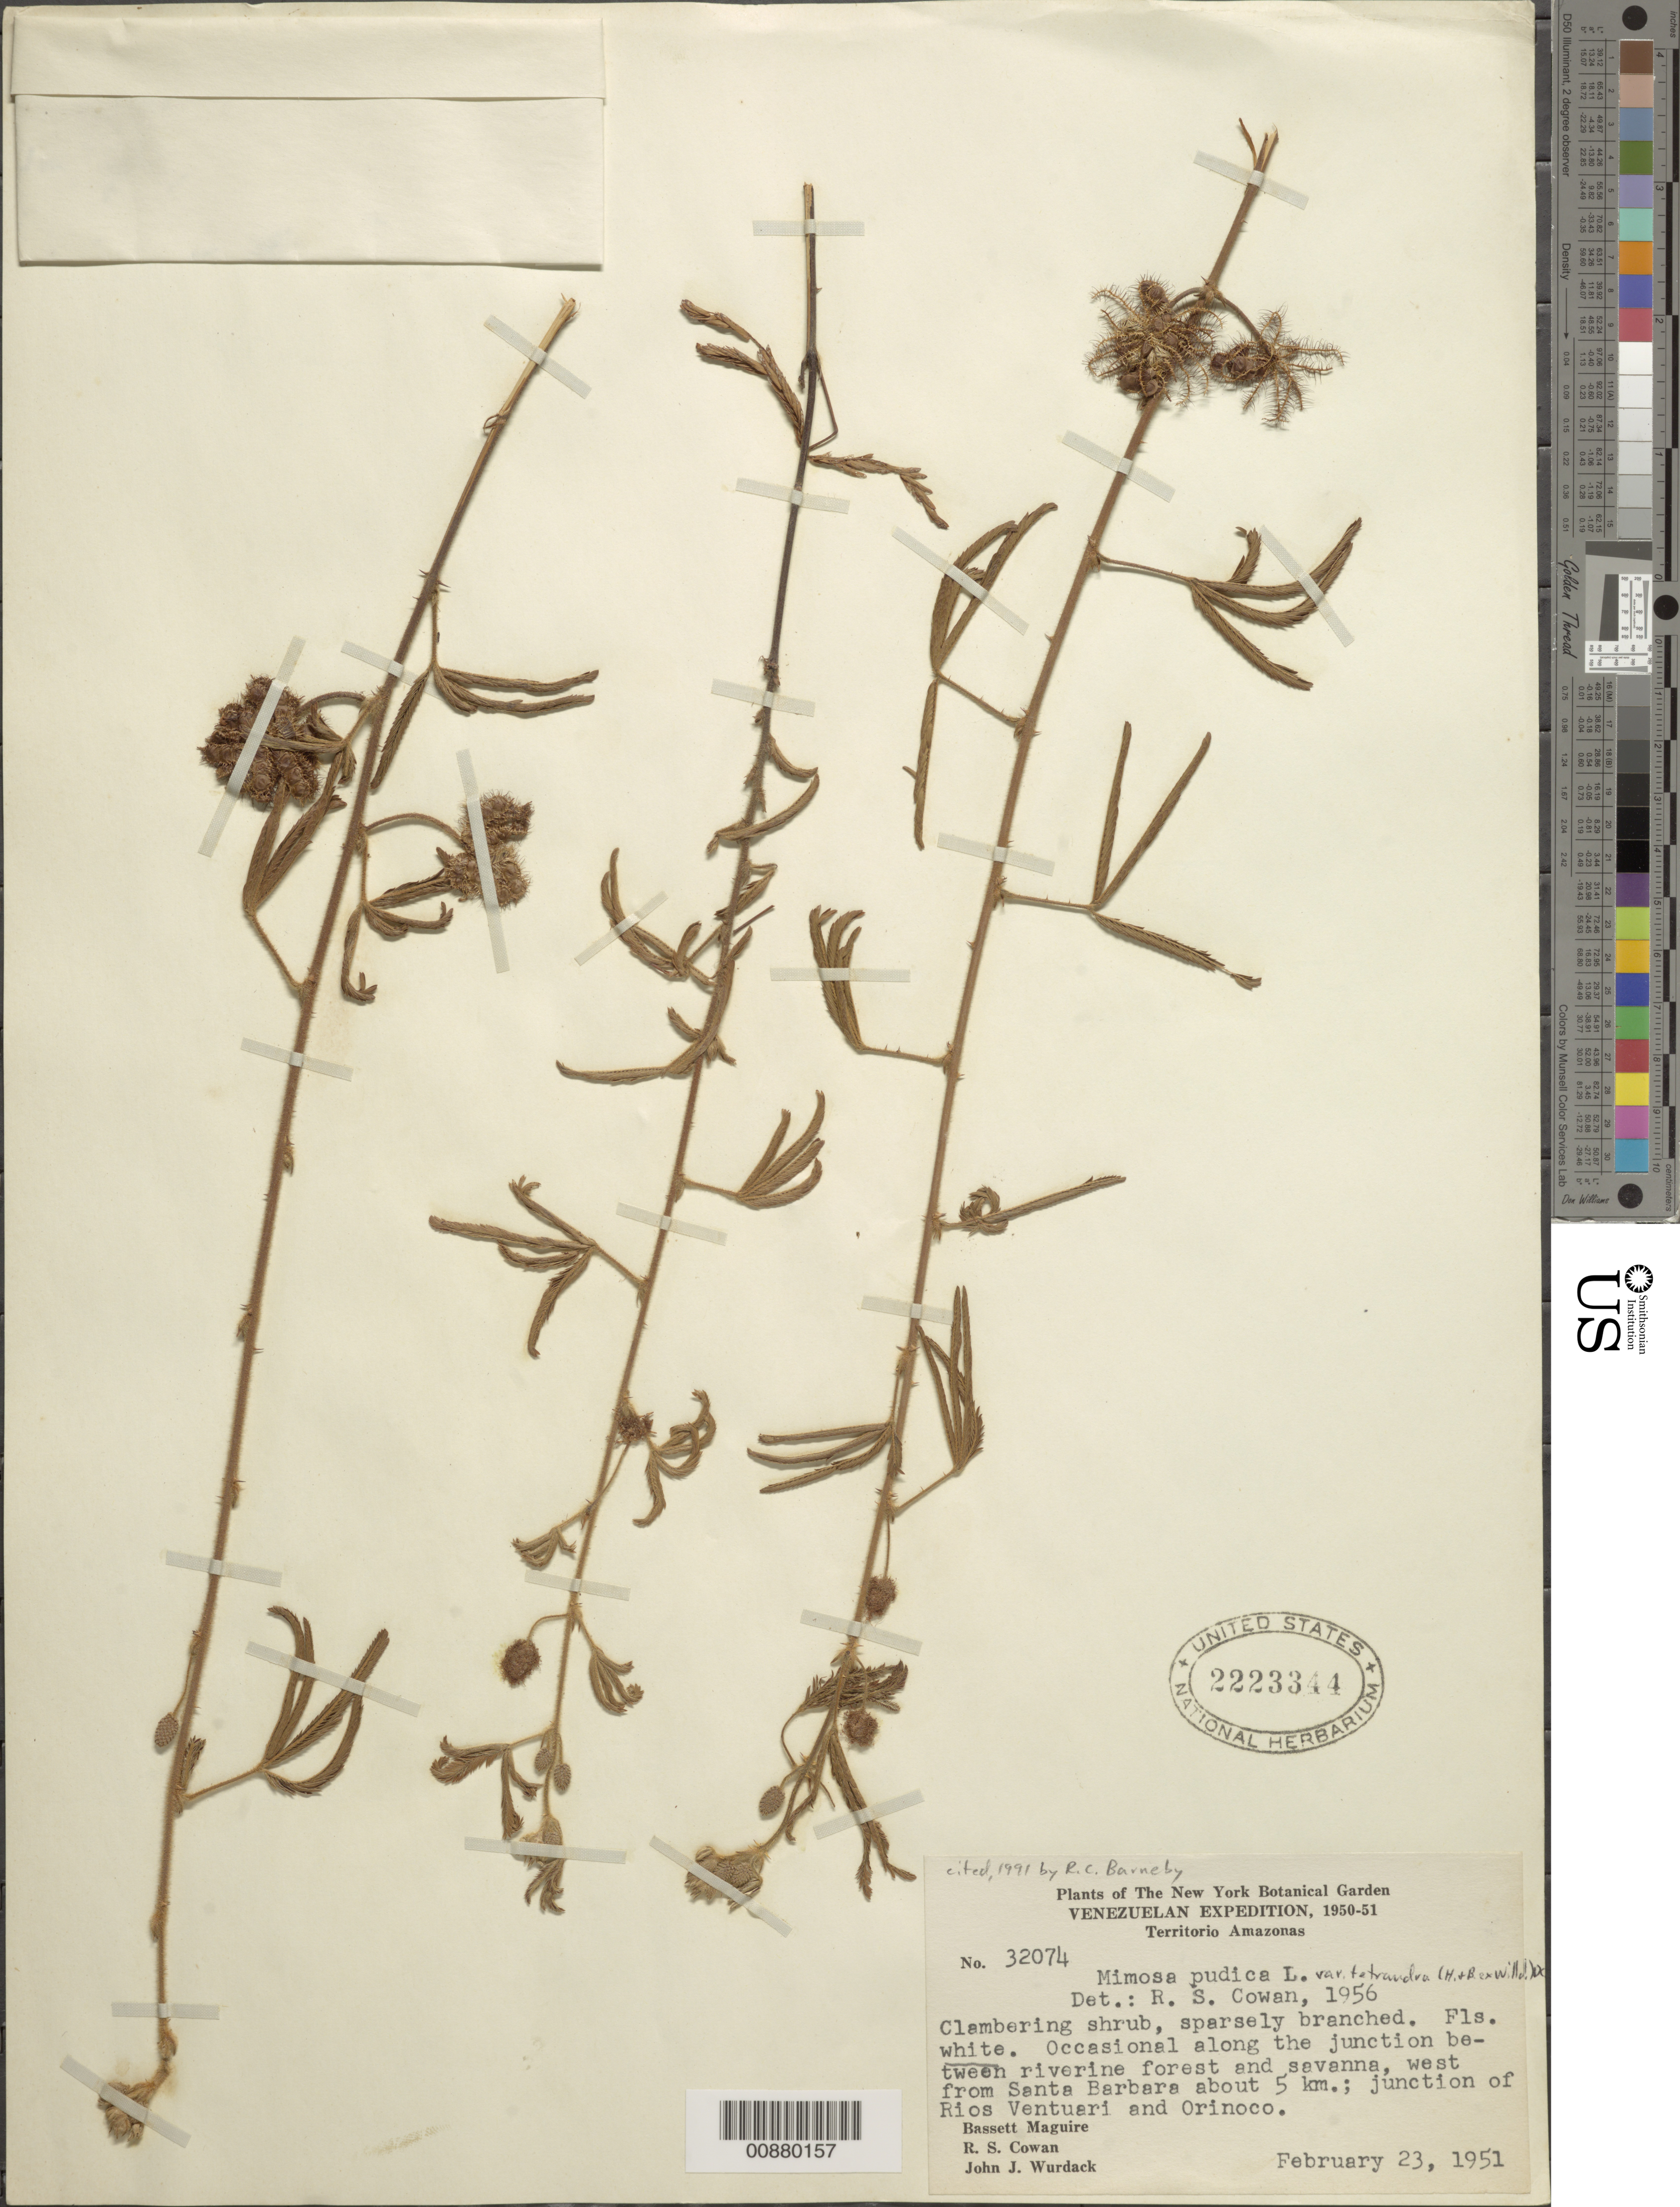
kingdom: Plantae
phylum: Tracheophyta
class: Magnoliopsida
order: Fabales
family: Fabaceae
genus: Mimosa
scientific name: Mimosa pudica var. tetrandra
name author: L.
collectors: B. Maguire, R. S. Cowan & J. J. Wurdack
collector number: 32074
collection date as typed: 23-Feb-51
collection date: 1951-02-23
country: Venezuela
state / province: Amazonas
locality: Santa Barbara Savanna, 5 km W, near junction of Ríos Ventuari and Orinoco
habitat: Junction between riverine forest and savanna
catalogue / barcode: US 2223344